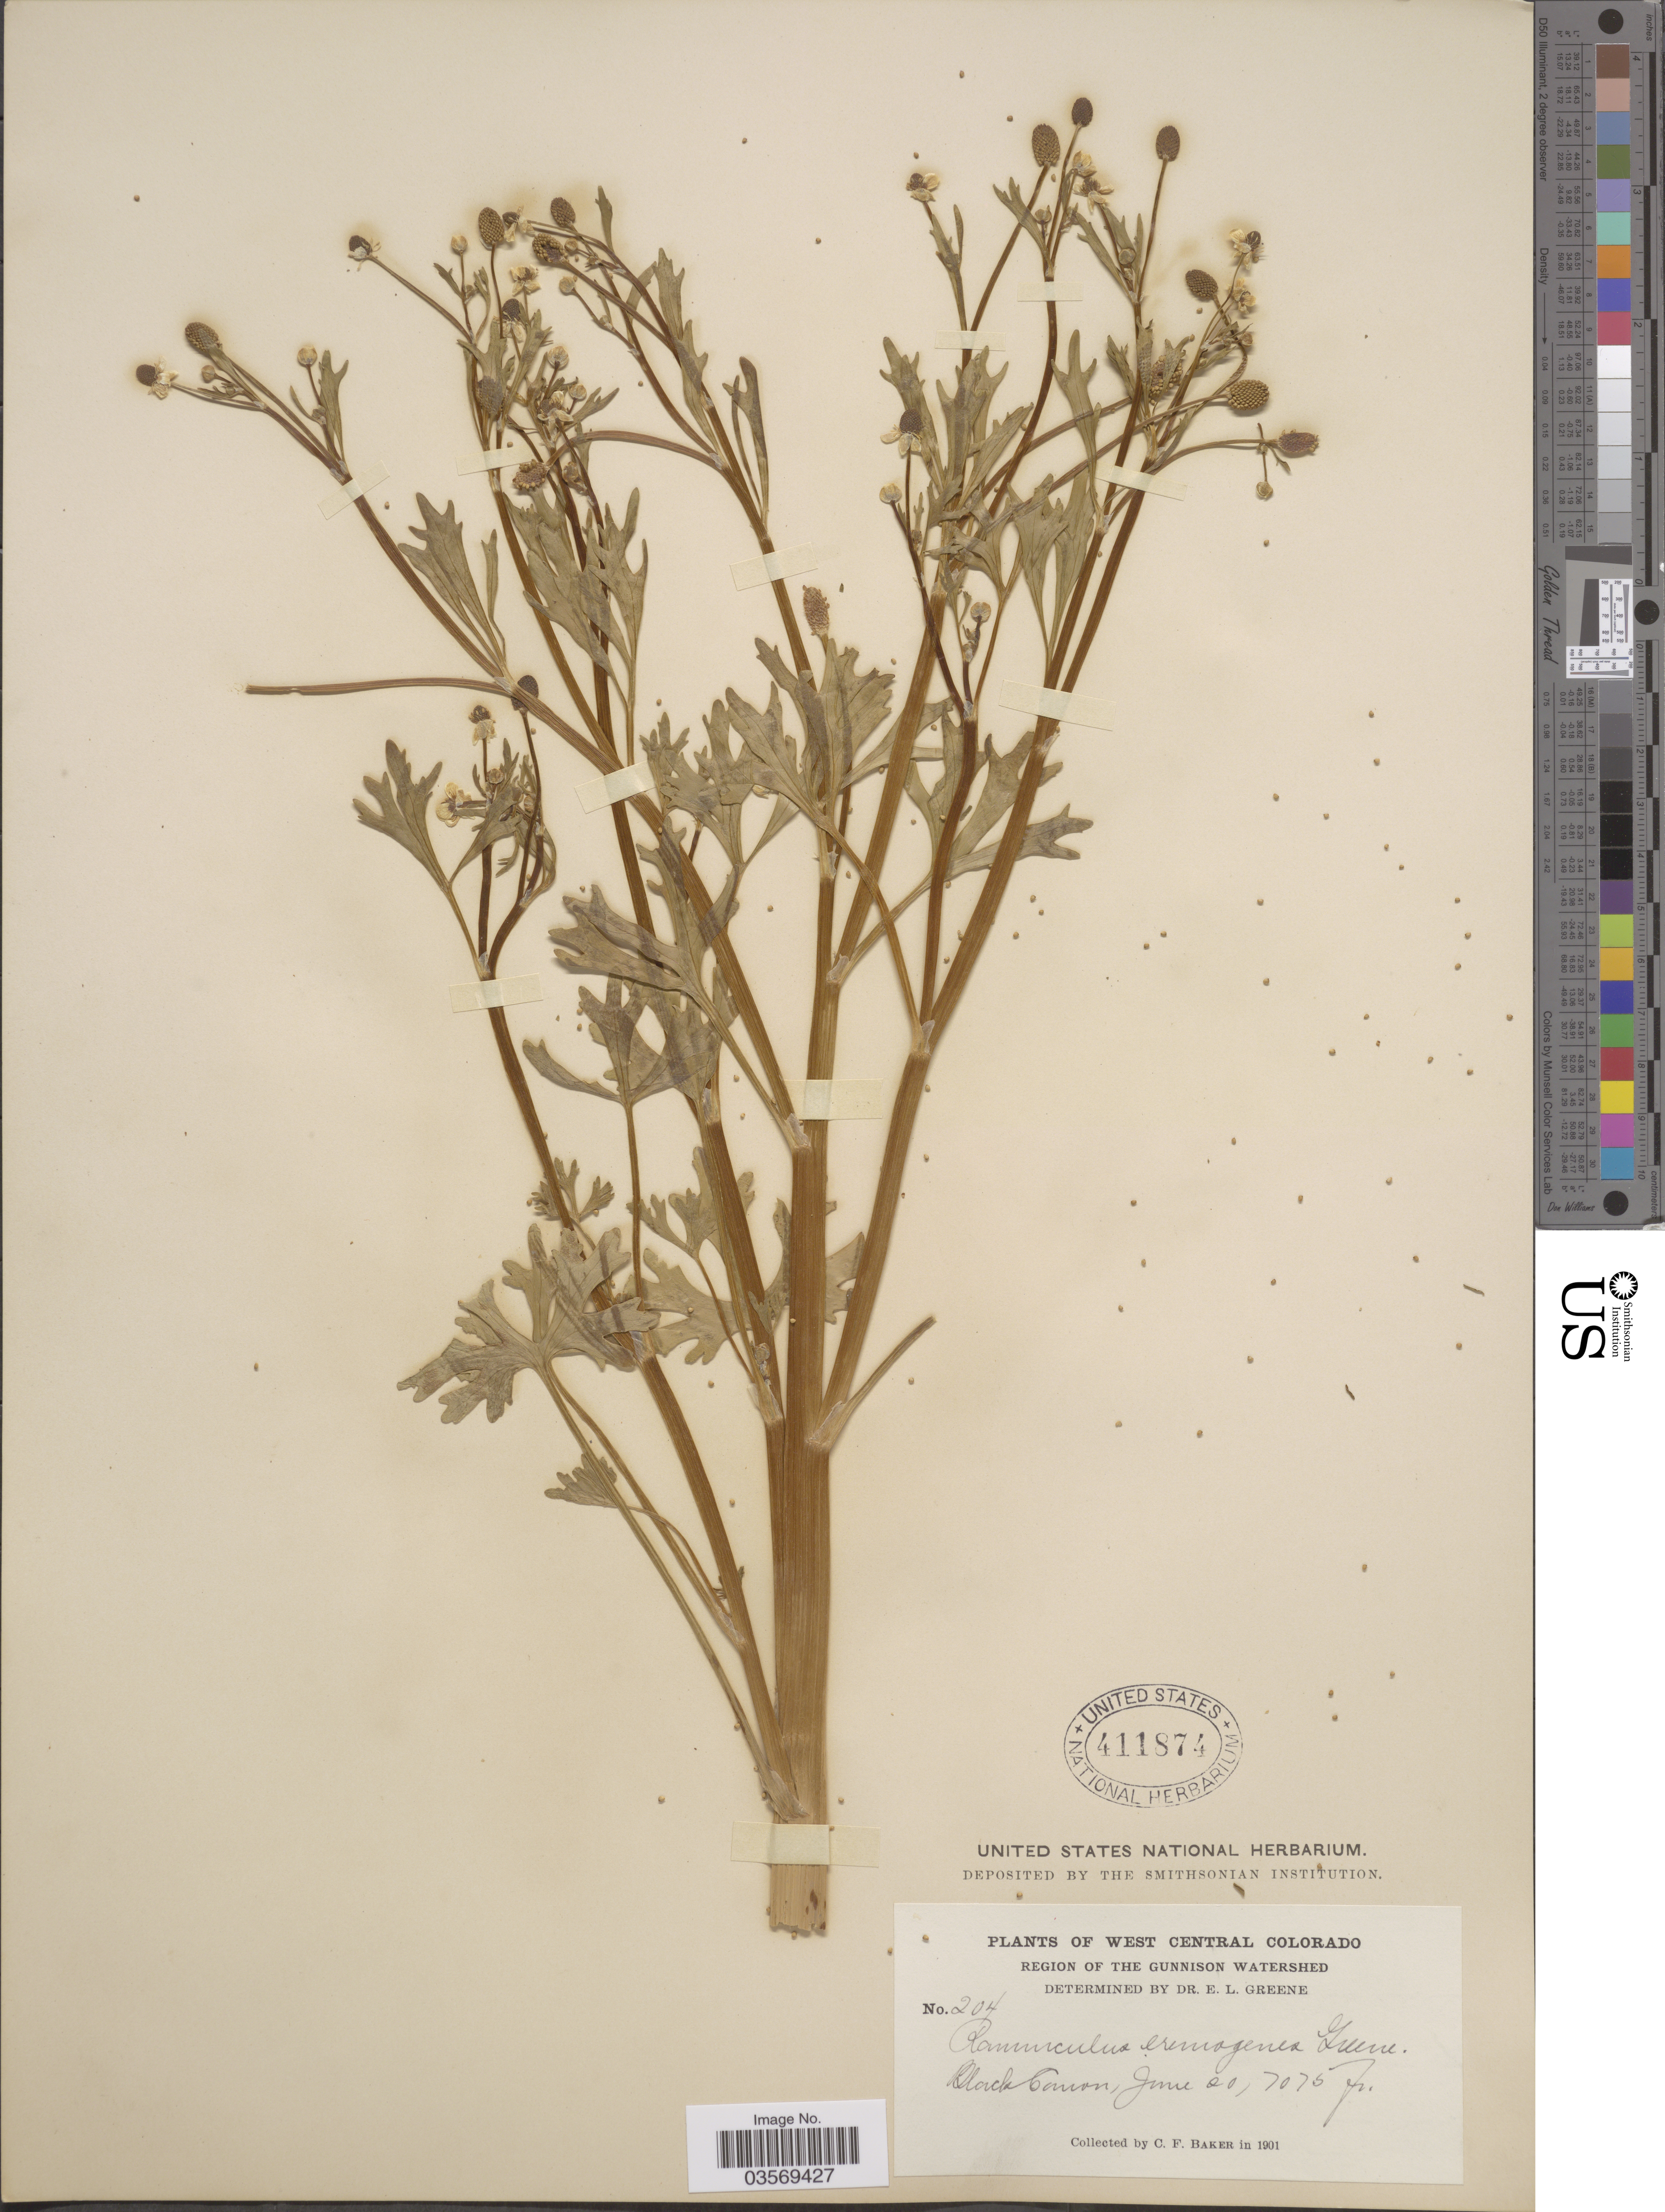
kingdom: Plantae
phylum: Tracheophyta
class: Magnoliopsida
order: Ranunculales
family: Ranunculaceae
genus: Ranunculus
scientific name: Ranunculus sceleratus var. multifidus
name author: Nutt.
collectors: C. F. Baker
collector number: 204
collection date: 1901-06-20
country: United States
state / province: Colorado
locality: West Central Colorado. Region of the Gunnison Watershed. Black Canon.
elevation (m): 2156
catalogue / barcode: US 411874